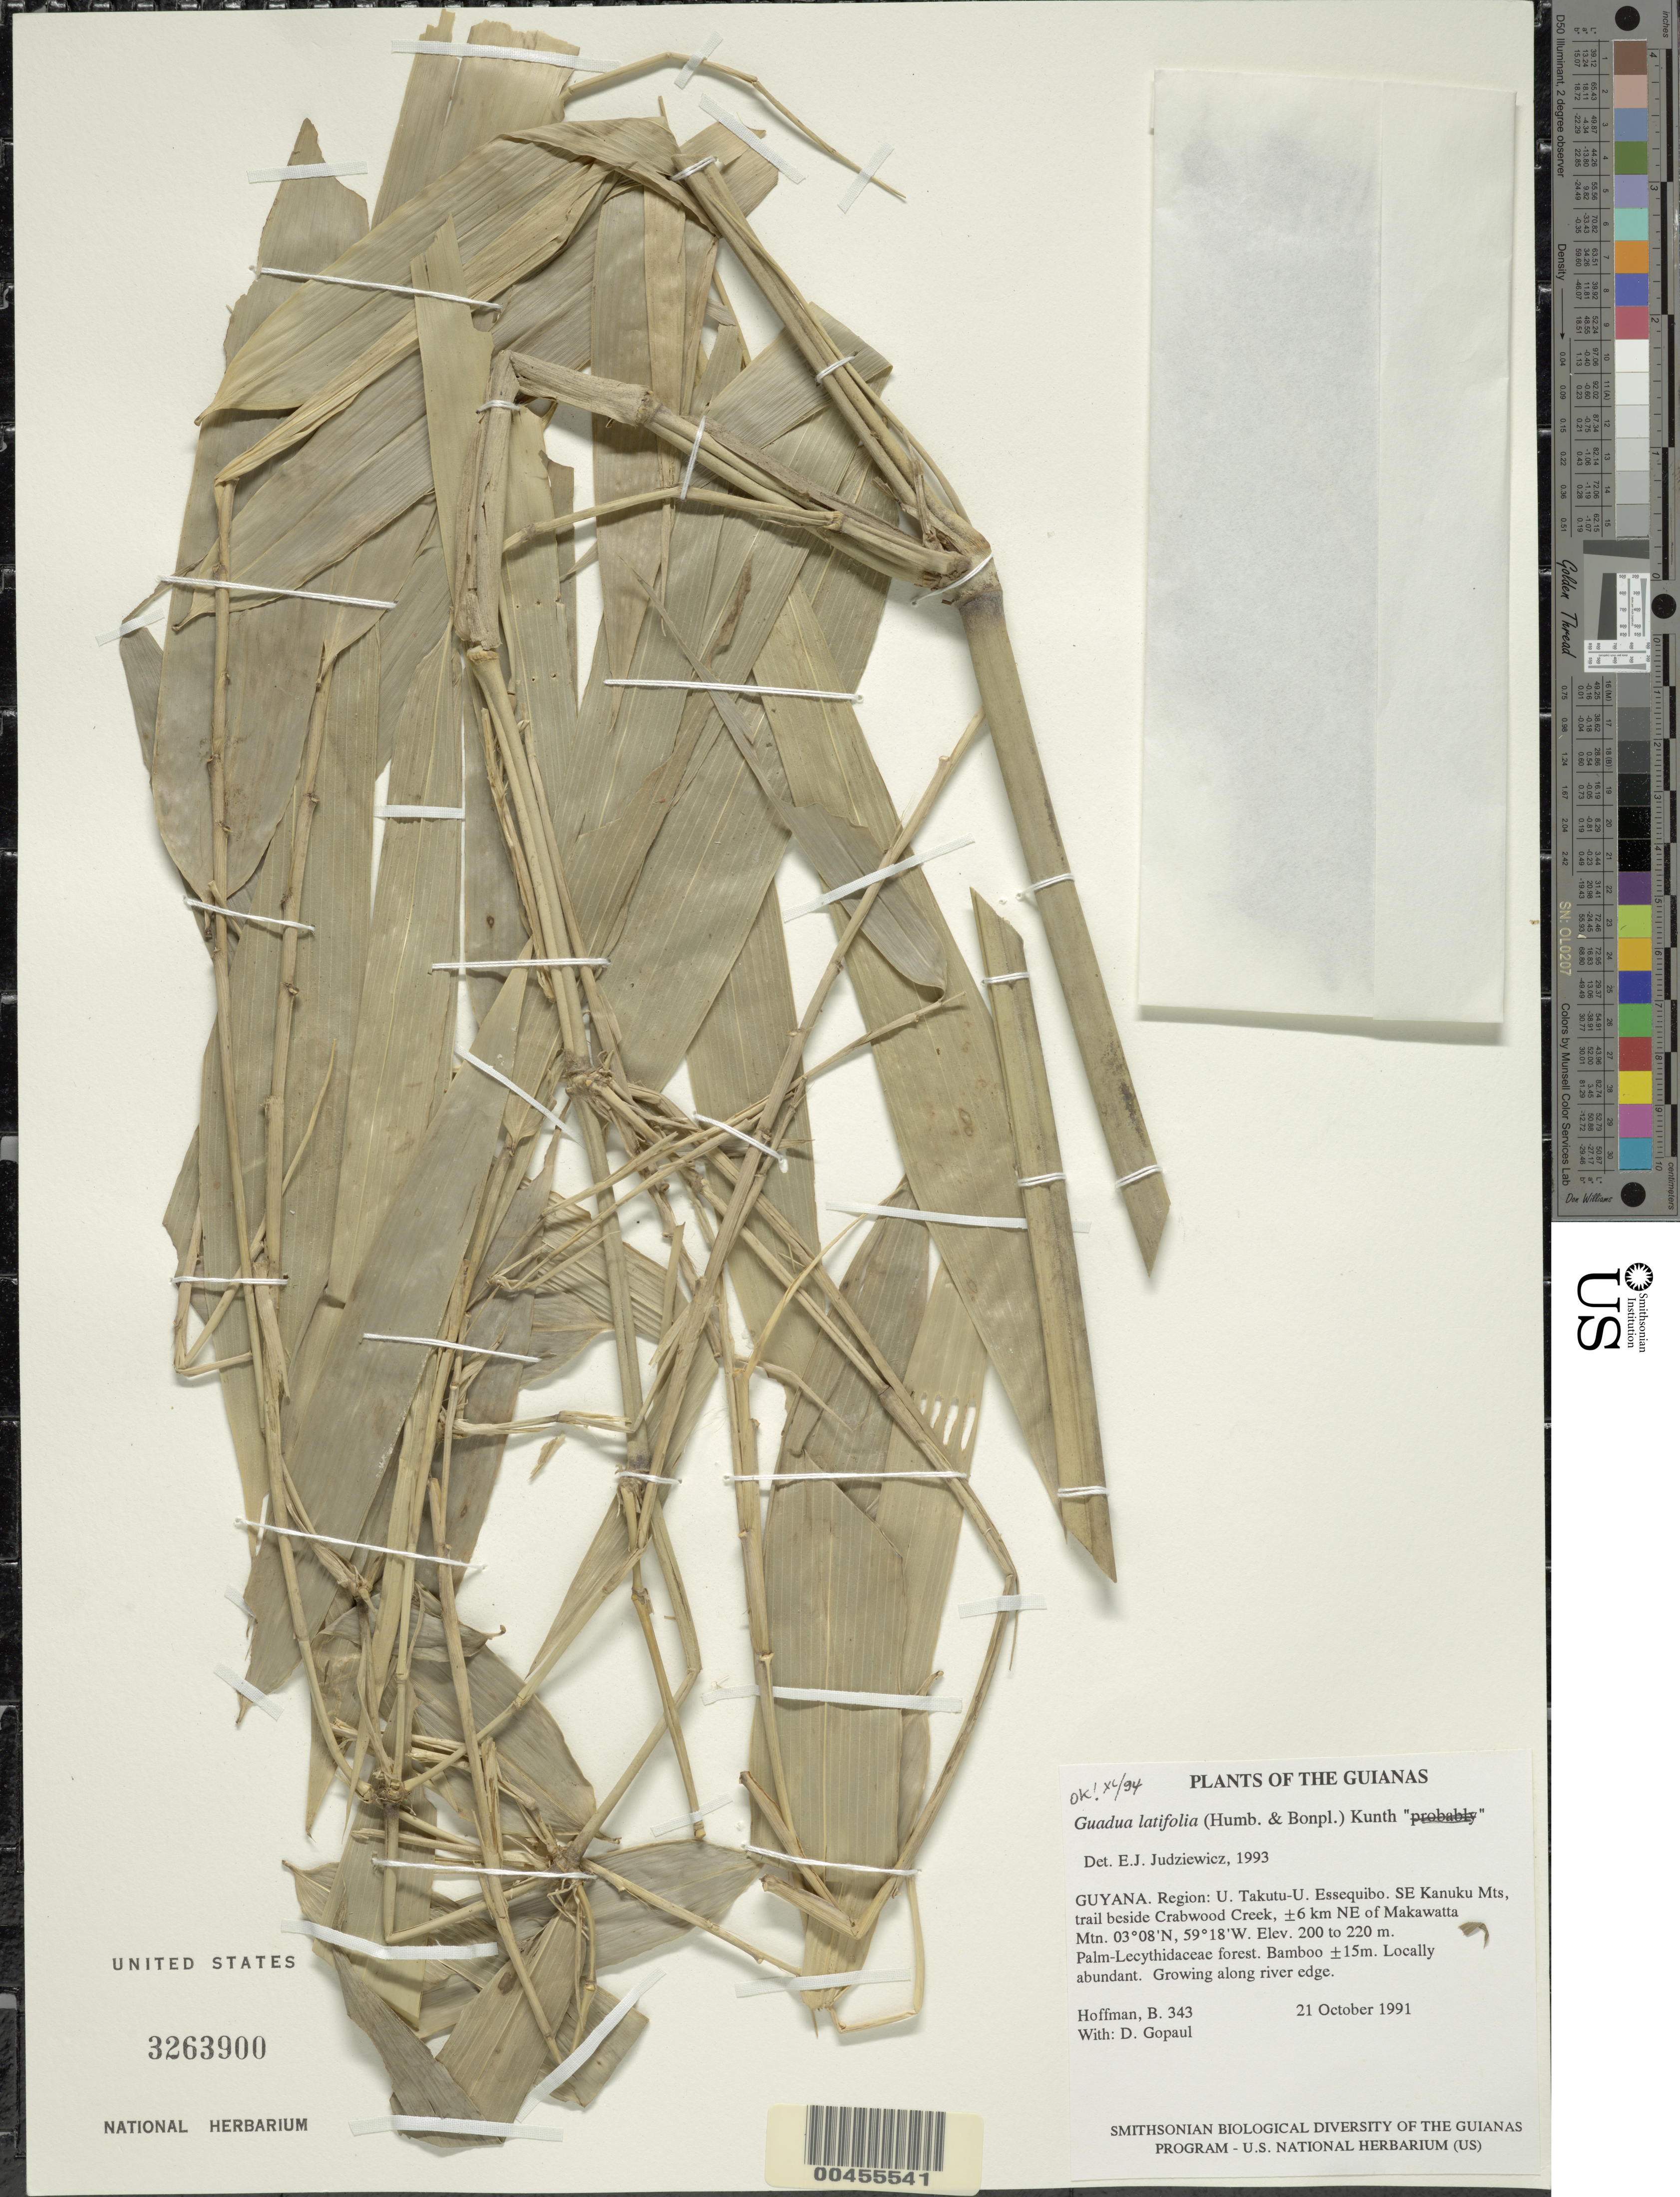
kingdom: Plantae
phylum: Tracheophyta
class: Liliopsida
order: Poales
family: Poaceae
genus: Guadua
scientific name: Guadua latifolia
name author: (Bonpl.) Kunth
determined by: Judziewicz, E. J.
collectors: B. Hoffman & D. Gopaul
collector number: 343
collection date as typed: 21 October 1991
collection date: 1991-10-21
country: Guyana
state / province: U. Takutu-U. Essequibo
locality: SE Kanuku Mts, trail beside Crabwood Creek, ±6 km NE of Makawatta Mtn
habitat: Palm-Lecythidaceae forest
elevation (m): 200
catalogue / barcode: US 3263900